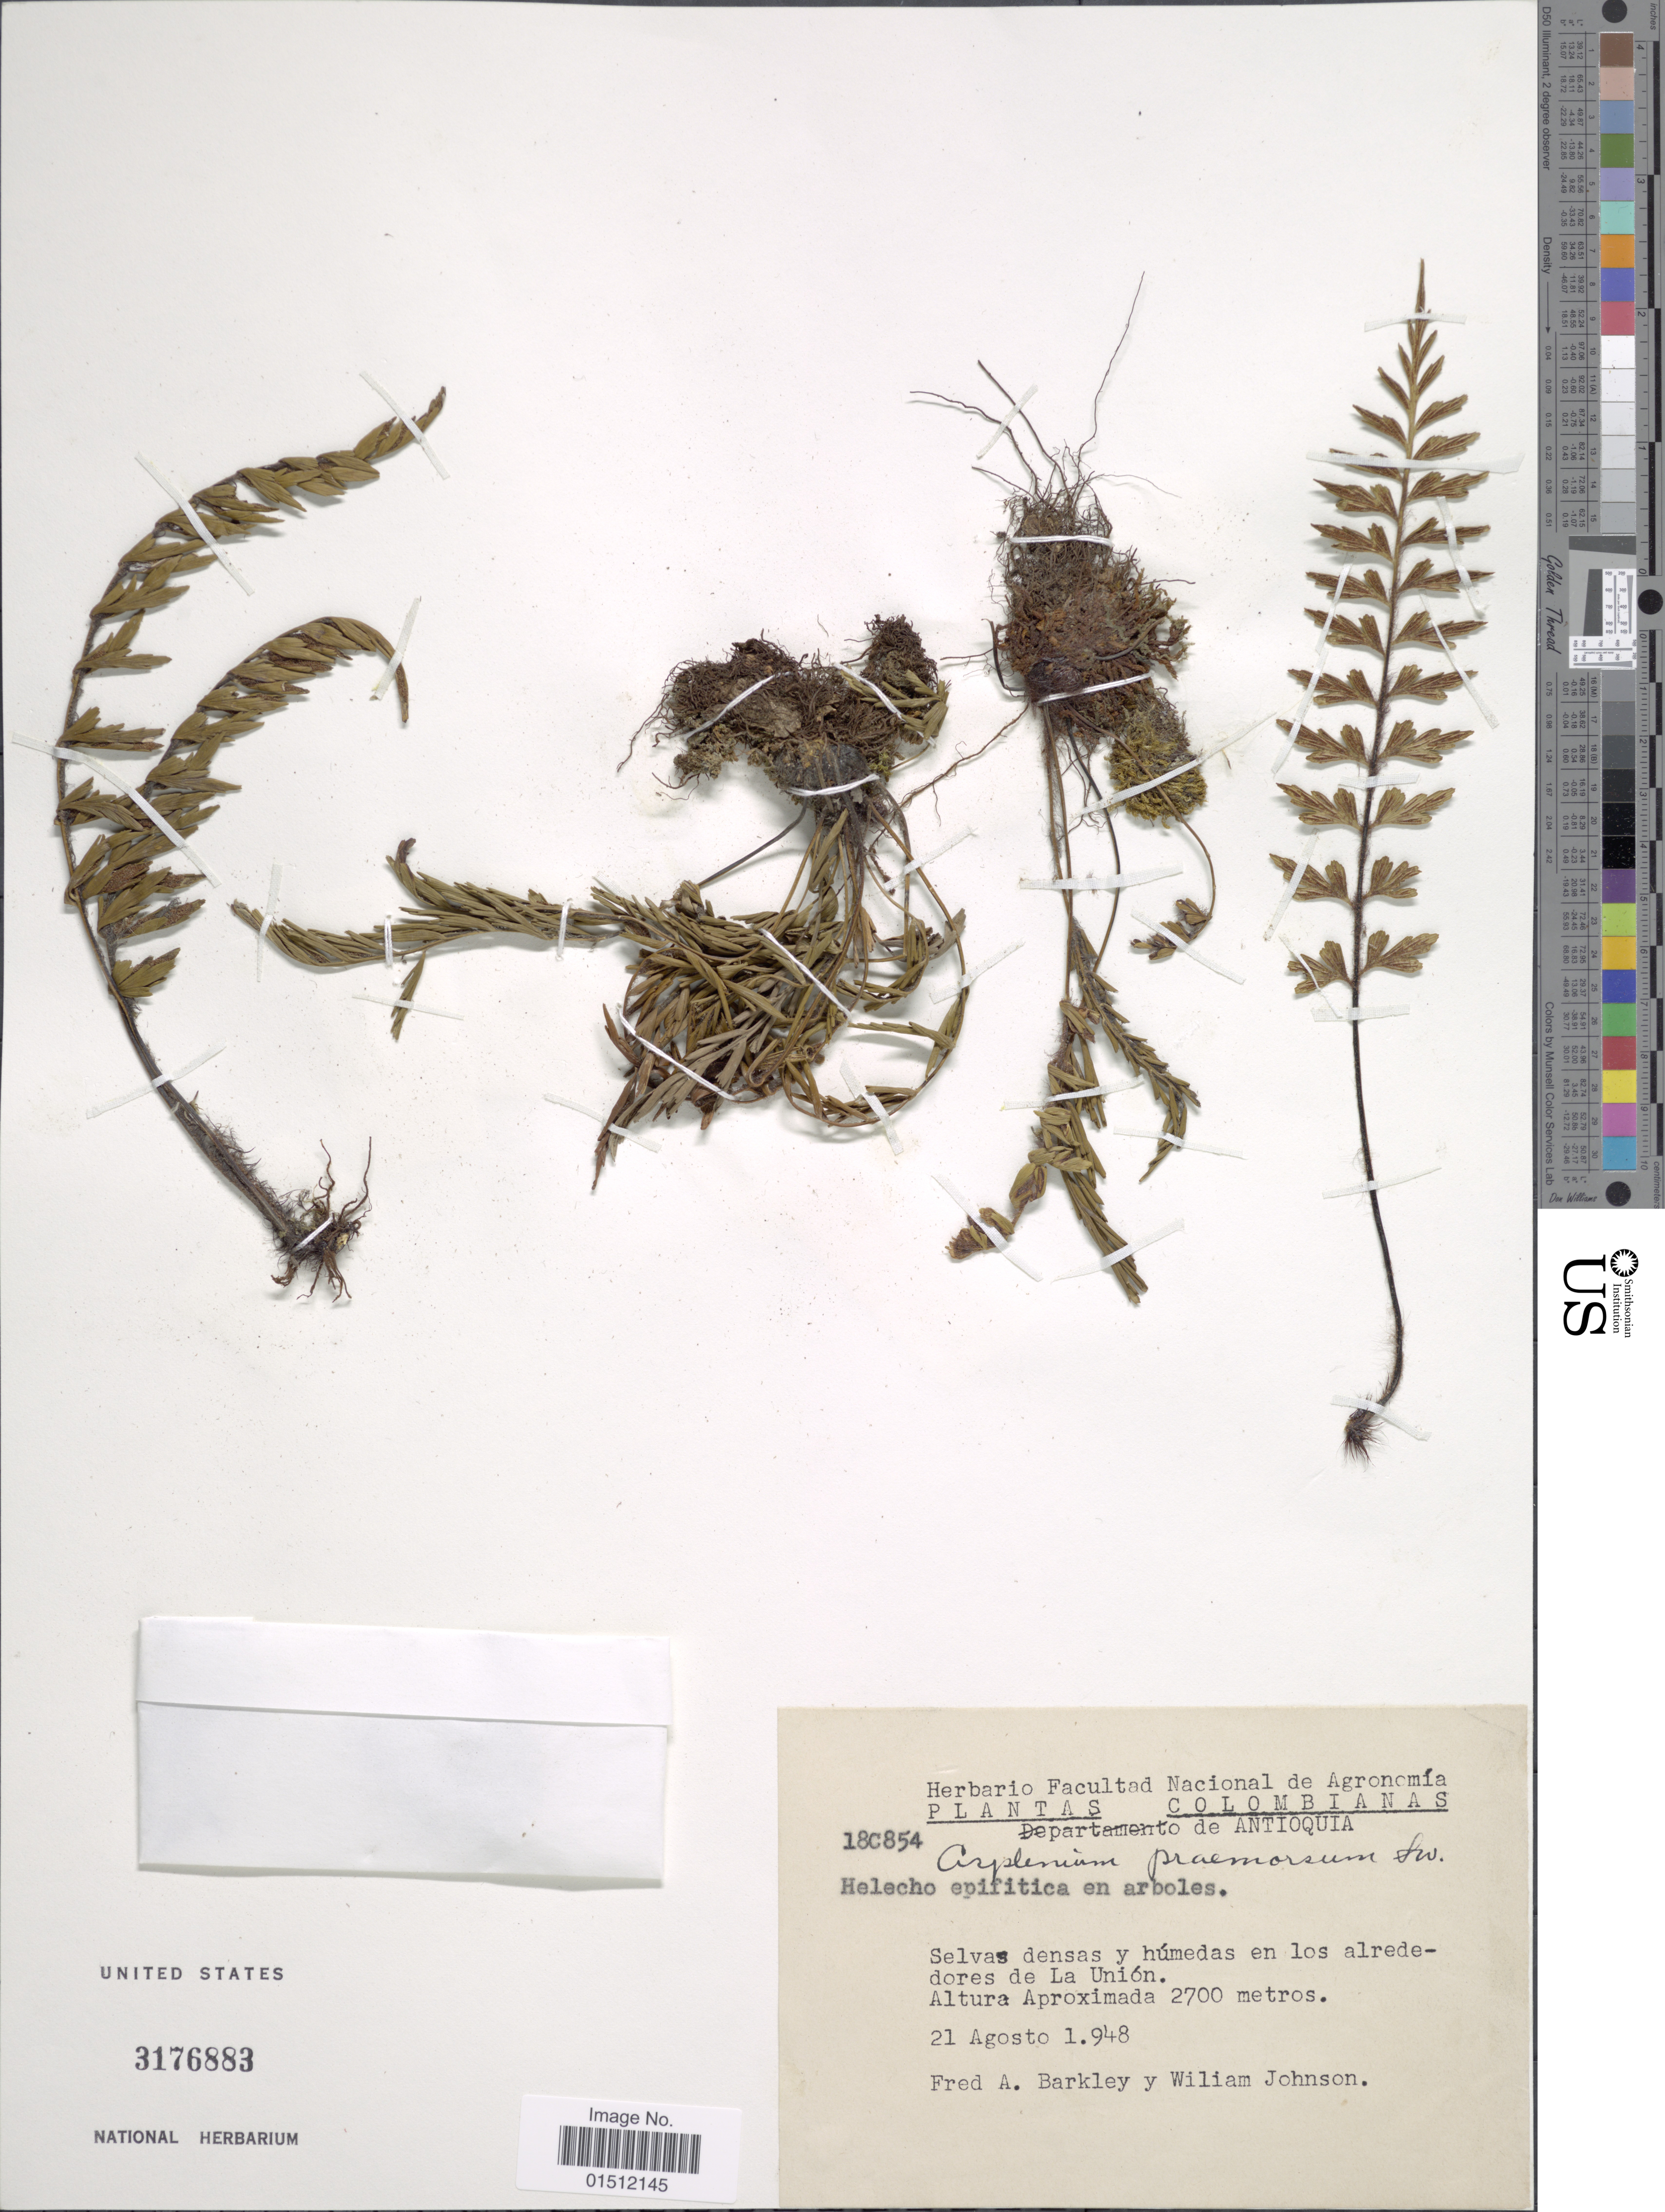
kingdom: Plantae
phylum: Tracheophyta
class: Polypodiopsida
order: Polypodiales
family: Aspleniaceae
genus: Asplenium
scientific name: Asplenium praemorsum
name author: Sw.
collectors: F. A. Barkley & W. M. Johnson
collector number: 18c854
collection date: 1948-08-21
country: Colombia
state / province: Antioquia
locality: Colombianas, Departamento de Antioquia, Selvas densas y humedas en los alrededores de La Union.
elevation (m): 2700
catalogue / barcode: US 3176883